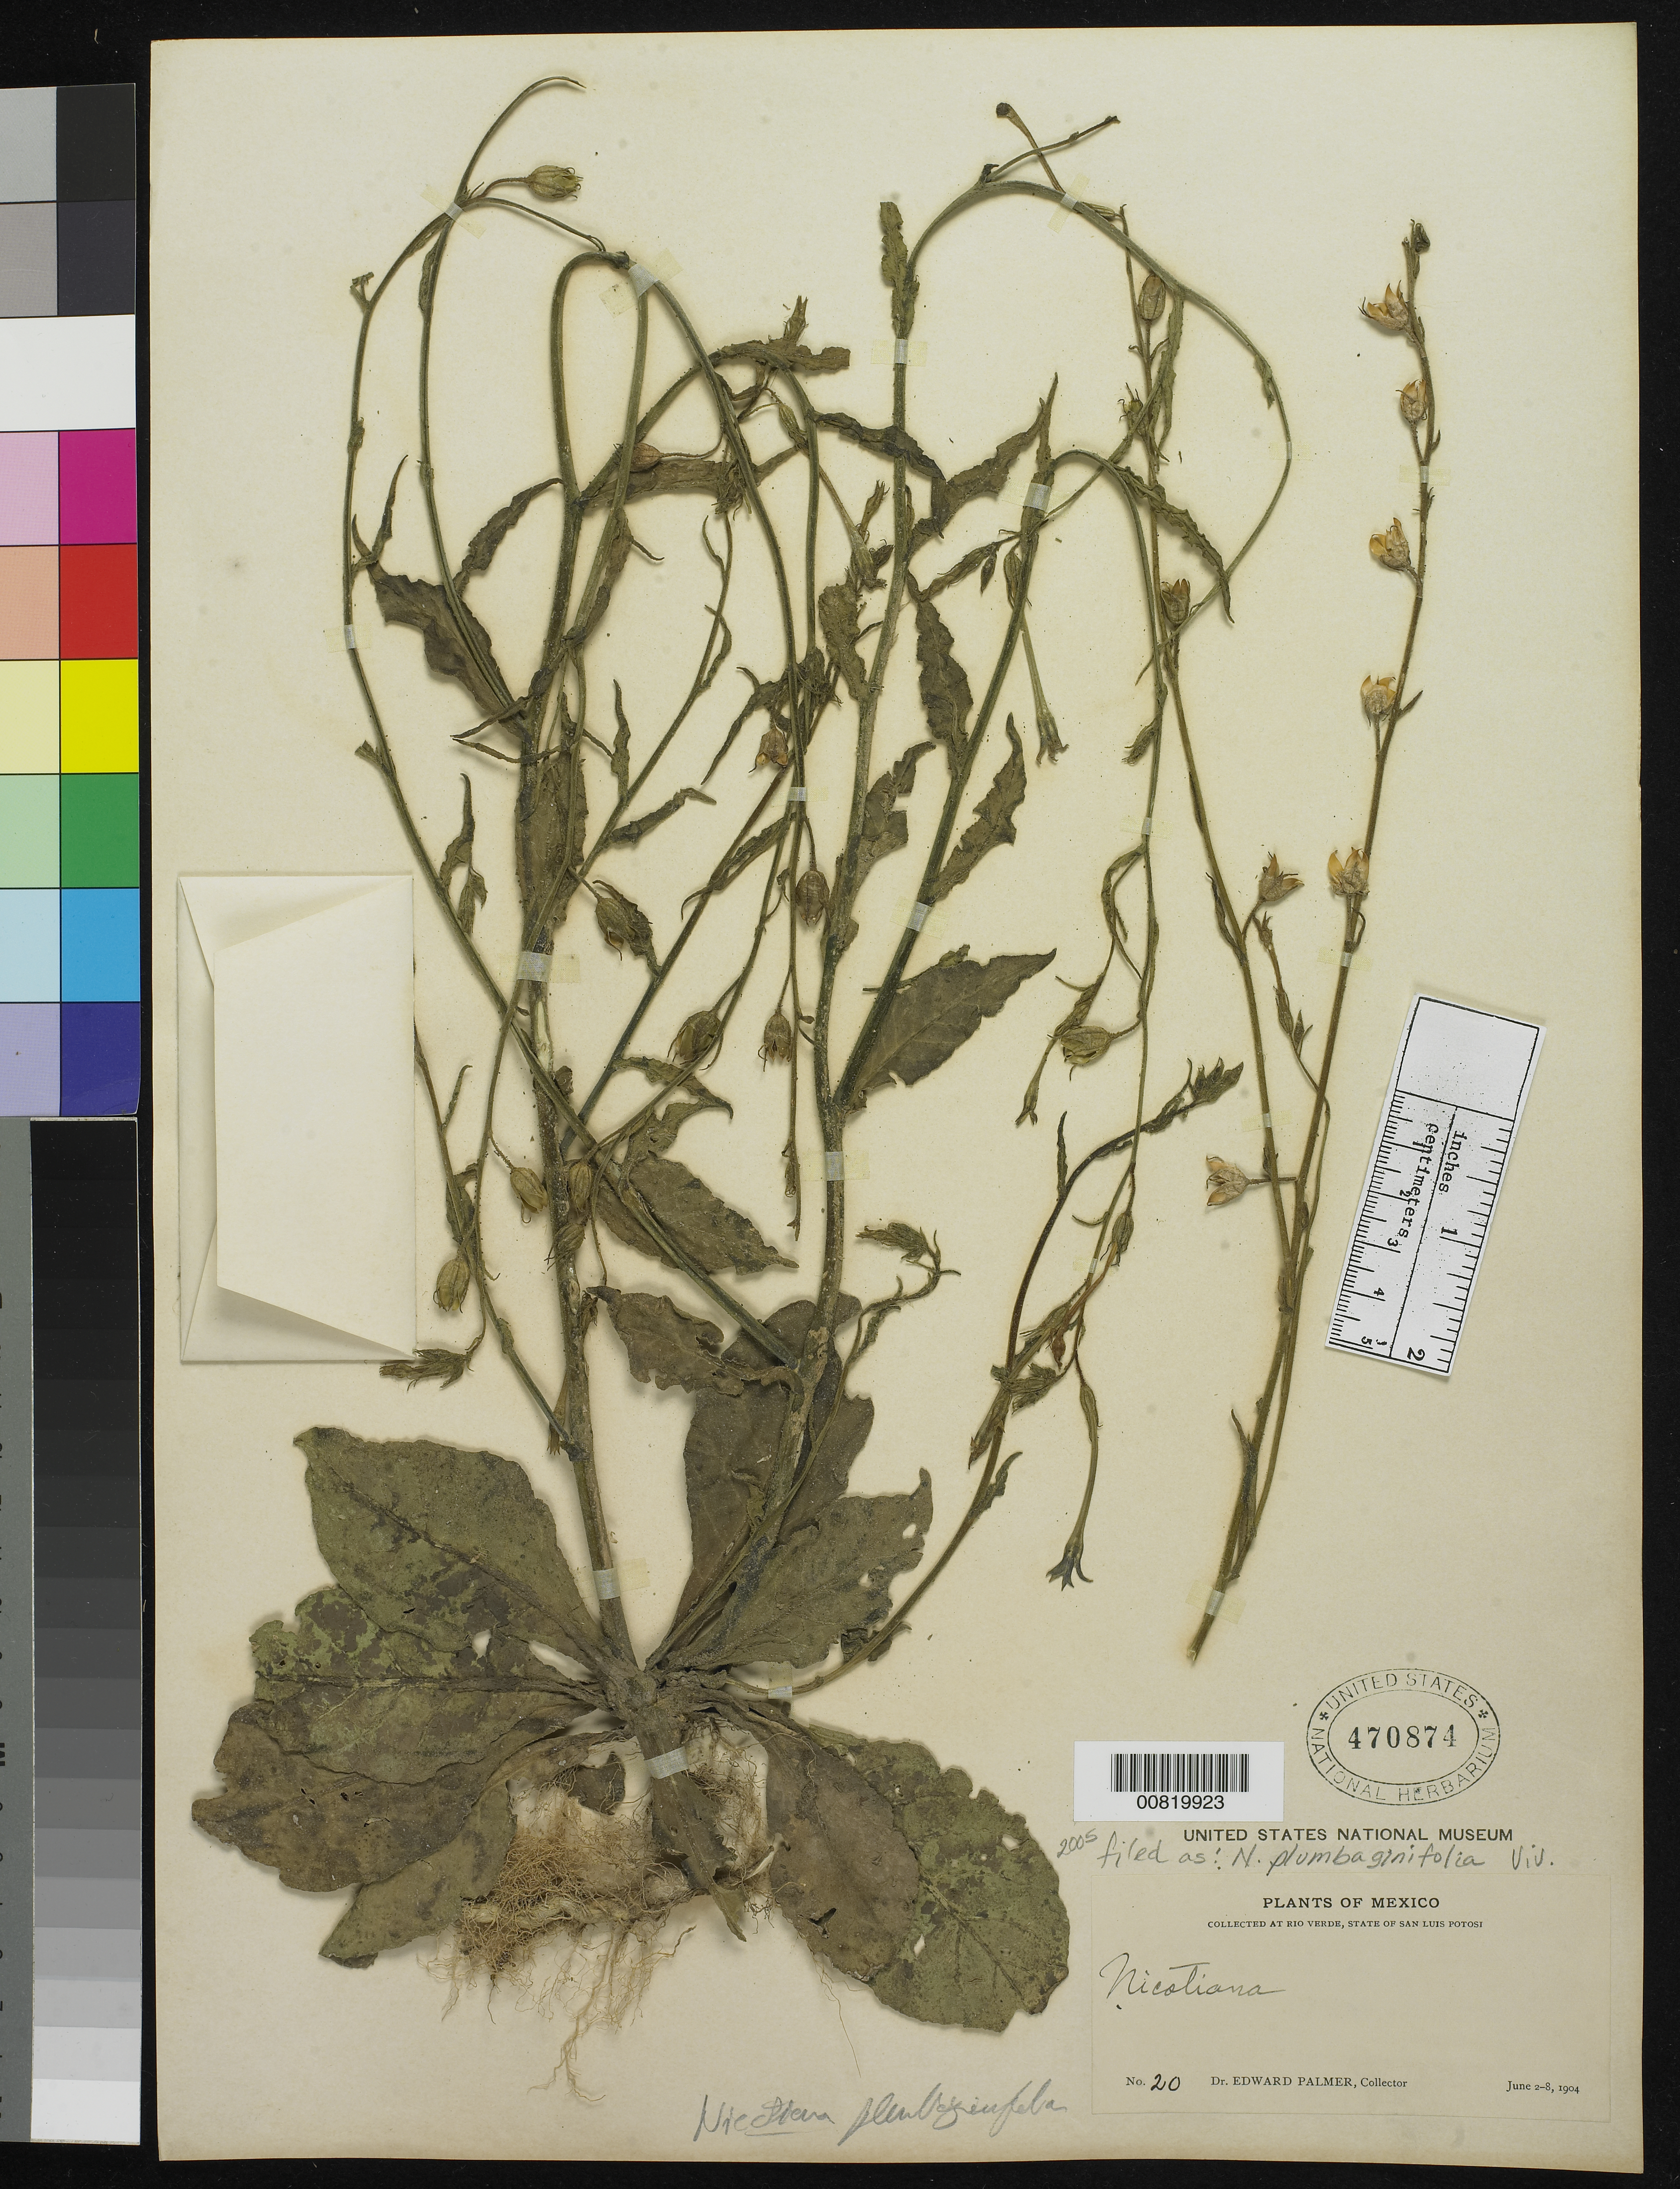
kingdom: Plantae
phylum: Tracheophyta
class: Magnoliopsida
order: Solanales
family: Solanaceae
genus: Nicotiana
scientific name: Nicotiana plumbaginifolia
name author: Viv.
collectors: E. Palmer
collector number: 20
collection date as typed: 02 Jun 1904 to 08 Jun 1904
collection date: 1904-06-02/1904-06-08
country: Mexico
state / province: San Luis Potosí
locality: Río Verde, San Luis Potosí.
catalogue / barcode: US 470874